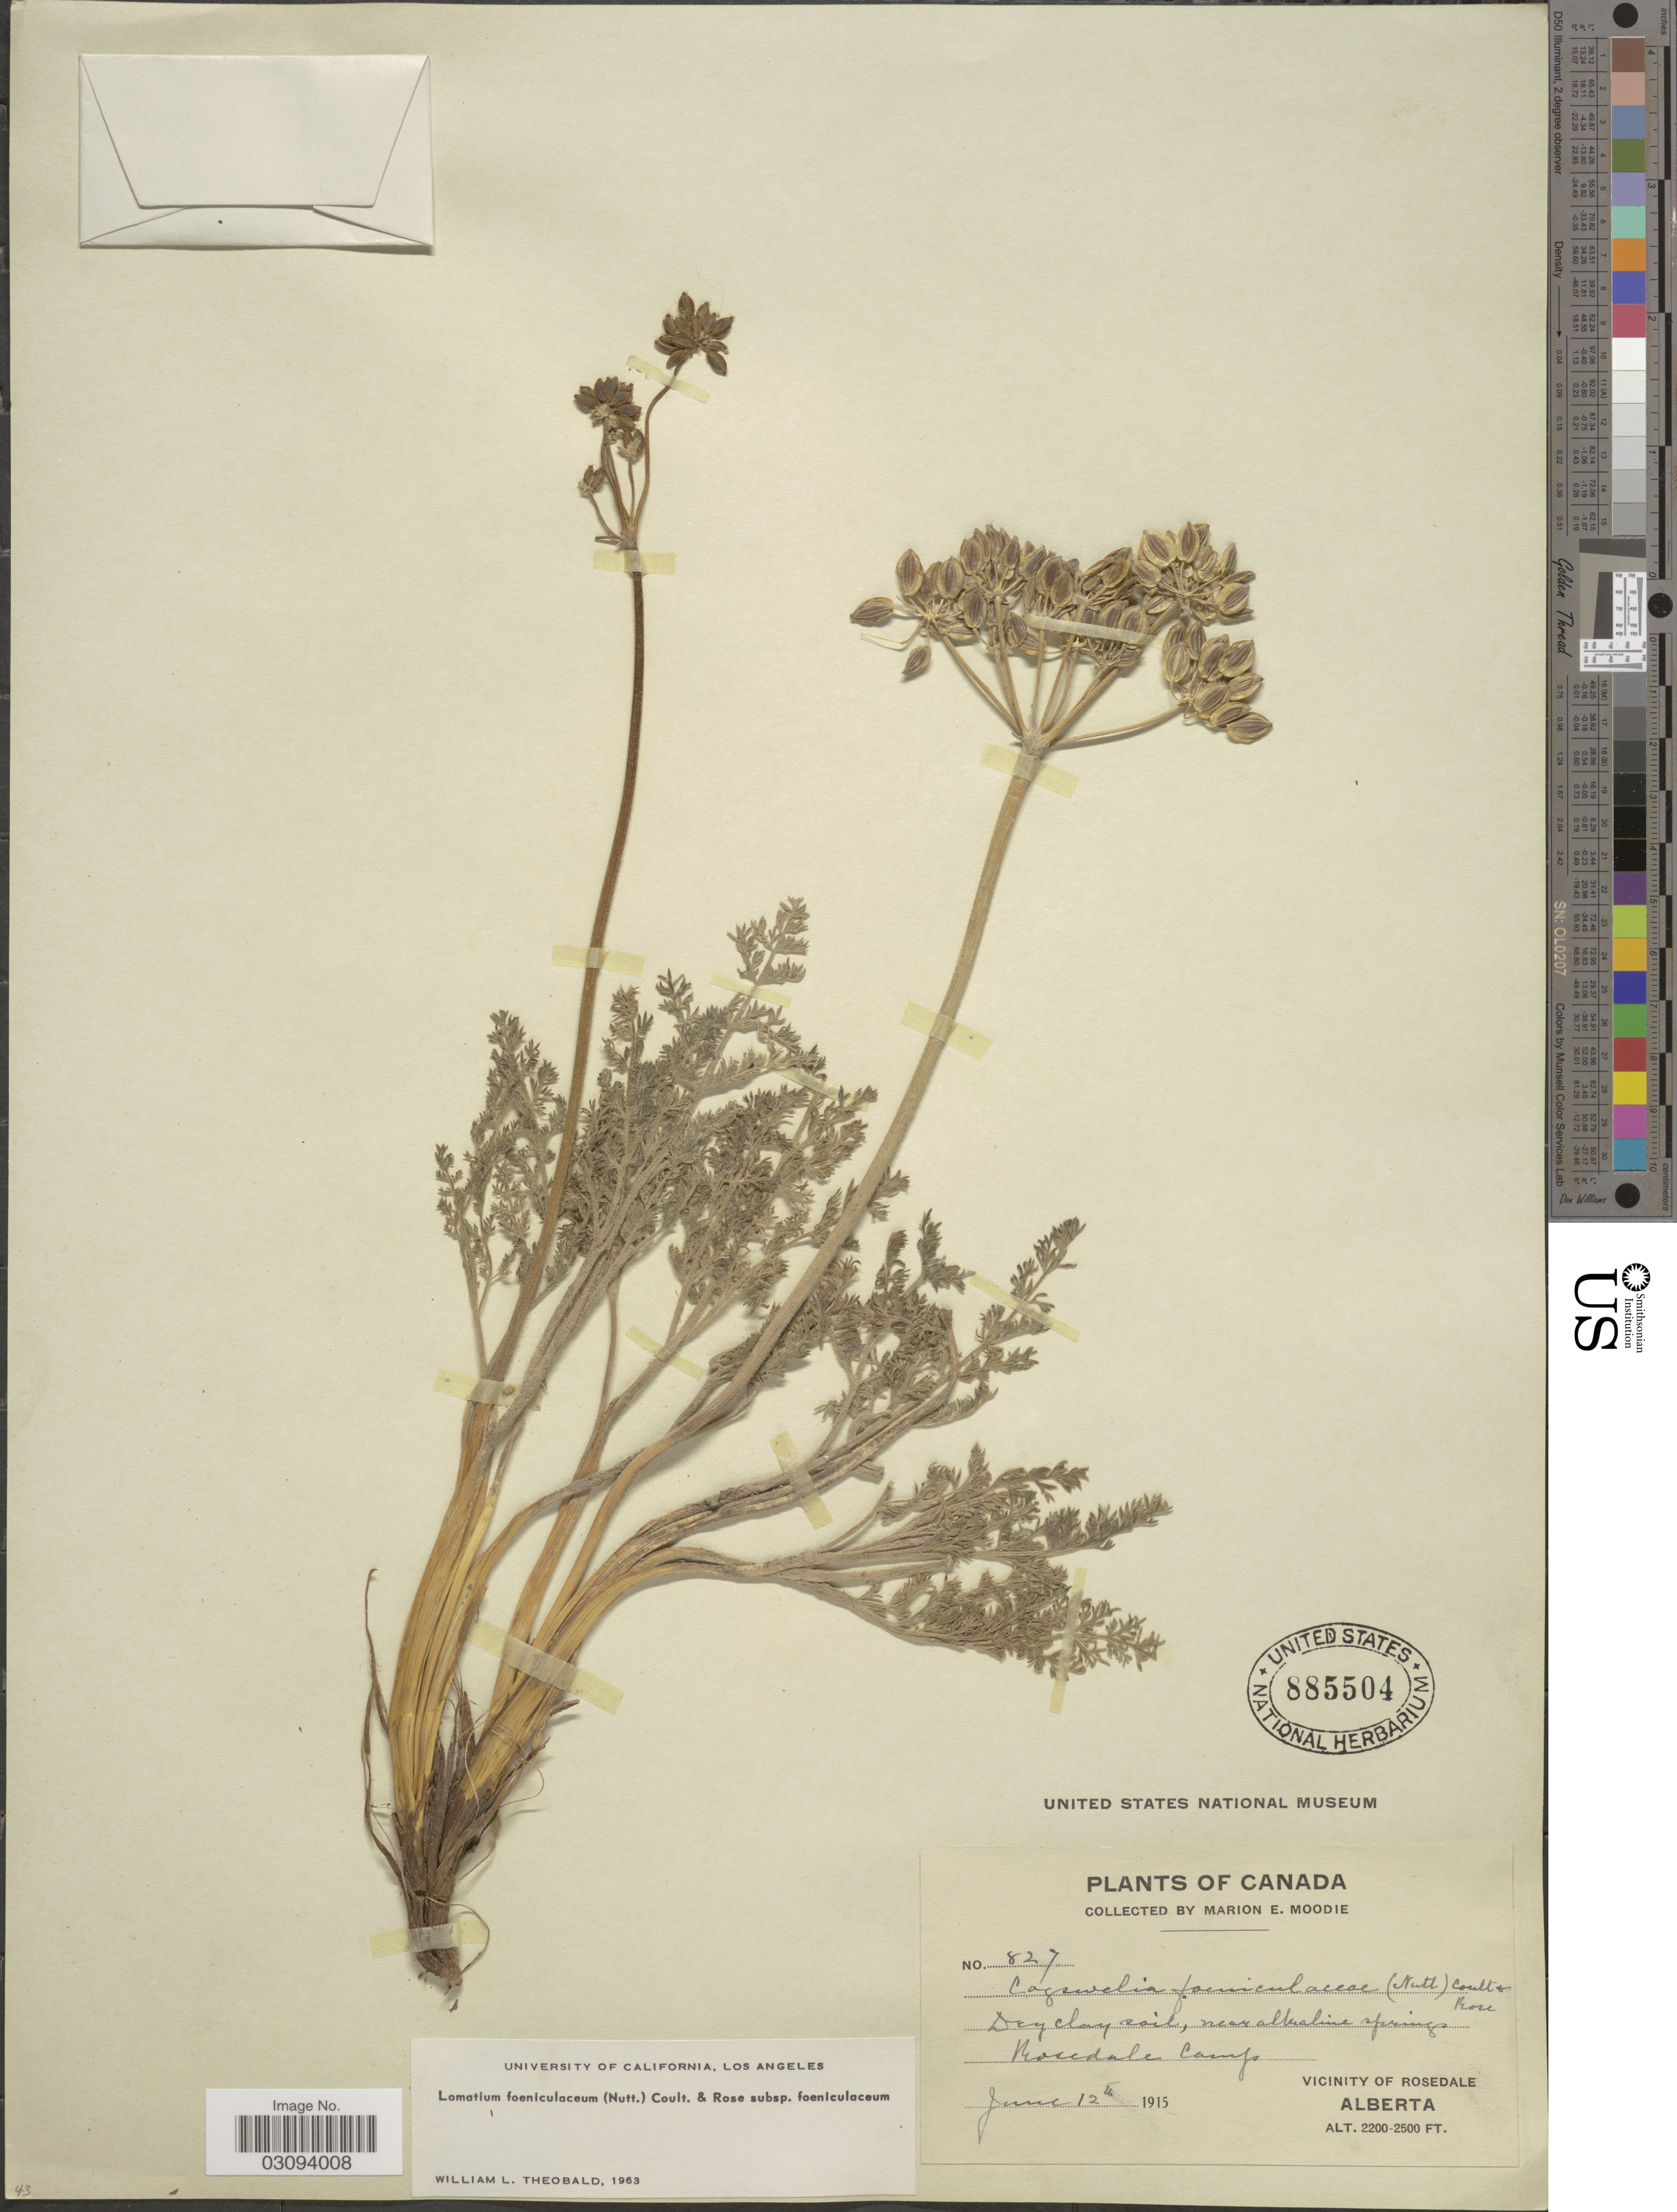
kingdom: Plantae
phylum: Tracheophyta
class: Magnoliopsida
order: Apiales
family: Apiaceae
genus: Lomatium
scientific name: Lomatium foeniculaceum subsp. foeniculaceum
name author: (Nutt.) J.M. Coult. & Rose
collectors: M. E. Moodie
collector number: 827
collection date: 1915-06-12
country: Canada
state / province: Alberta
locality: Rosedale Camp. Vicinity of Rosedale.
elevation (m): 671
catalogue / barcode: US 885504